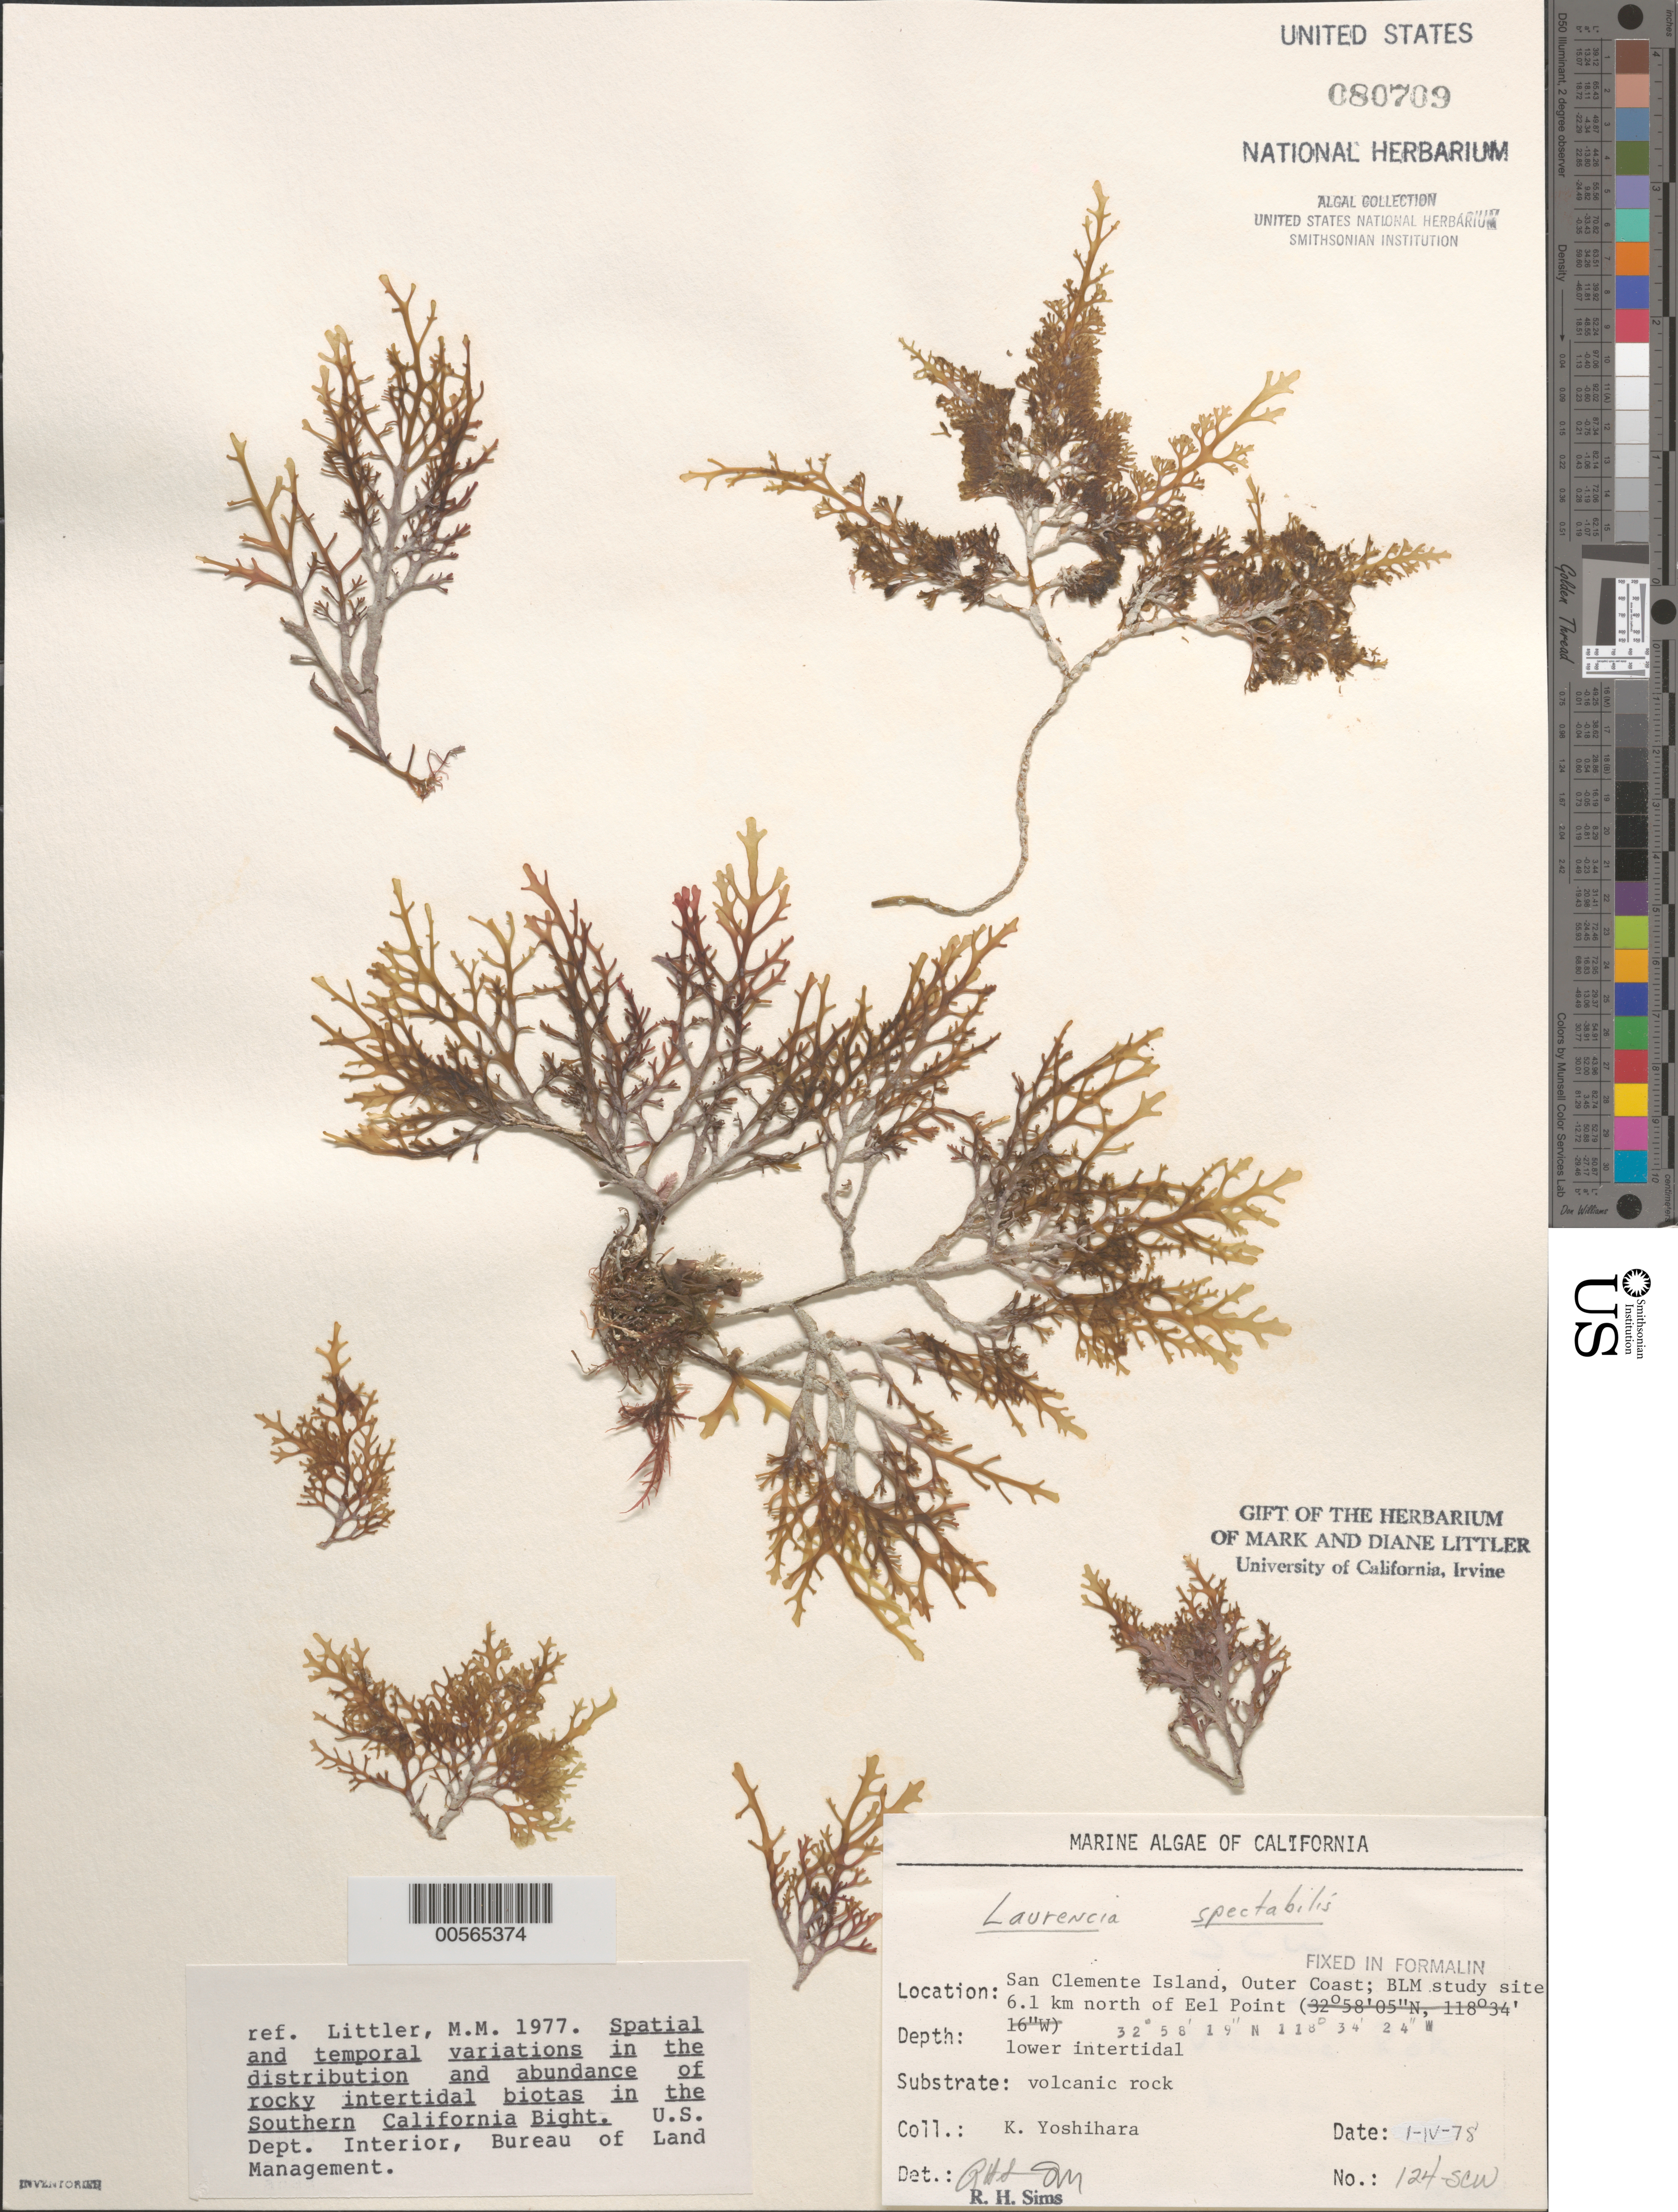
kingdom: Plantae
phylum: Rhodophyta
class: Florideophyceae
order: Ceramiales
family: Rhodomelaceae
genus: Osmundea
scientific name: Osmundea spectabilis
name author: (Postels & Rupr.) K.W. Nam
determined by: Algae name updating Project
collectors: K. Yoshihara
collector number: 124-scw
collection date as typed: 01 Apr 1978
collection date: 1978-04-01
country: United States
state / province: California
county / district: Los Angeles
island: San Clemente Island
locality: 6.1 km north of Eel Point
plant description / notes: BLM-SOCALBIGHT Rocky Intertidal Survey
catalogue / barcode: US 80709